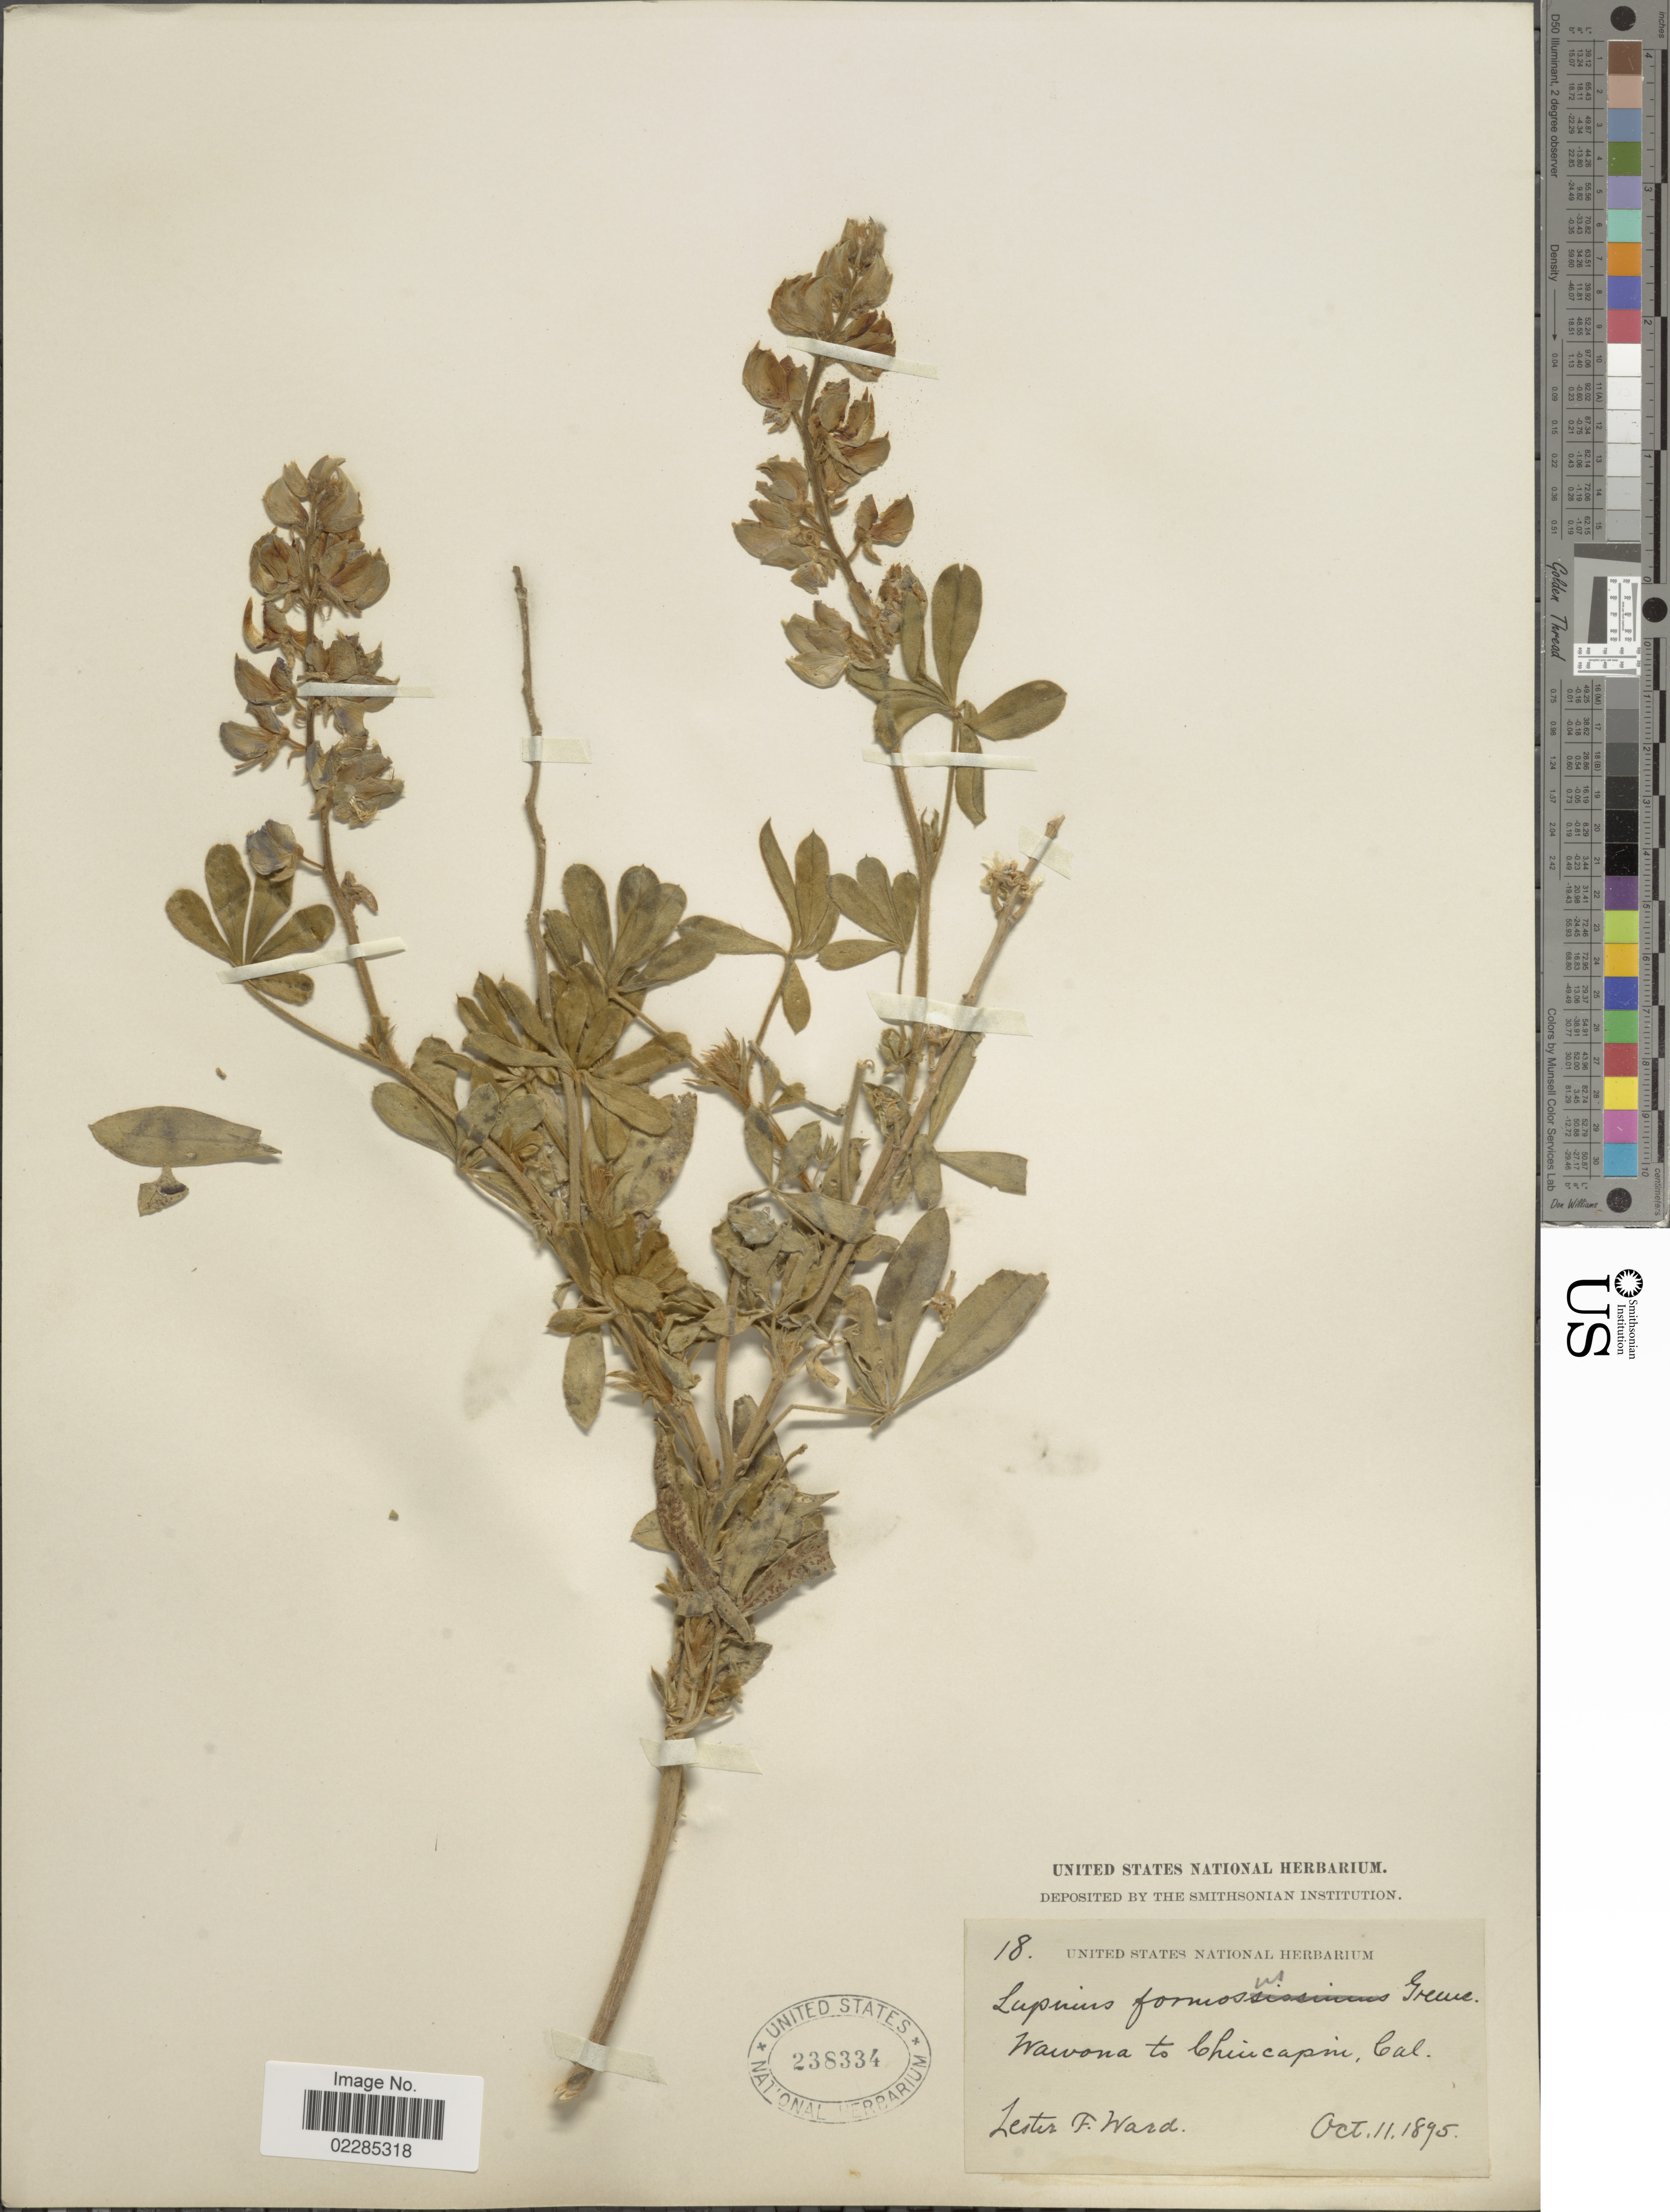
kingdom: Plantae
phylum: Tracheophyta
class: Magnoliopsida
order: Fabales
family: Fabaceae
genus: Lupinus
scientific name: Lupinus formosus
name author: Greene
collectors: L. F. Ward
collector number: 18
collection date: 1895-10-11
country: United States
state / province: California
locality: Wawona to Chiucapin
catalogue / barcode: US 238334